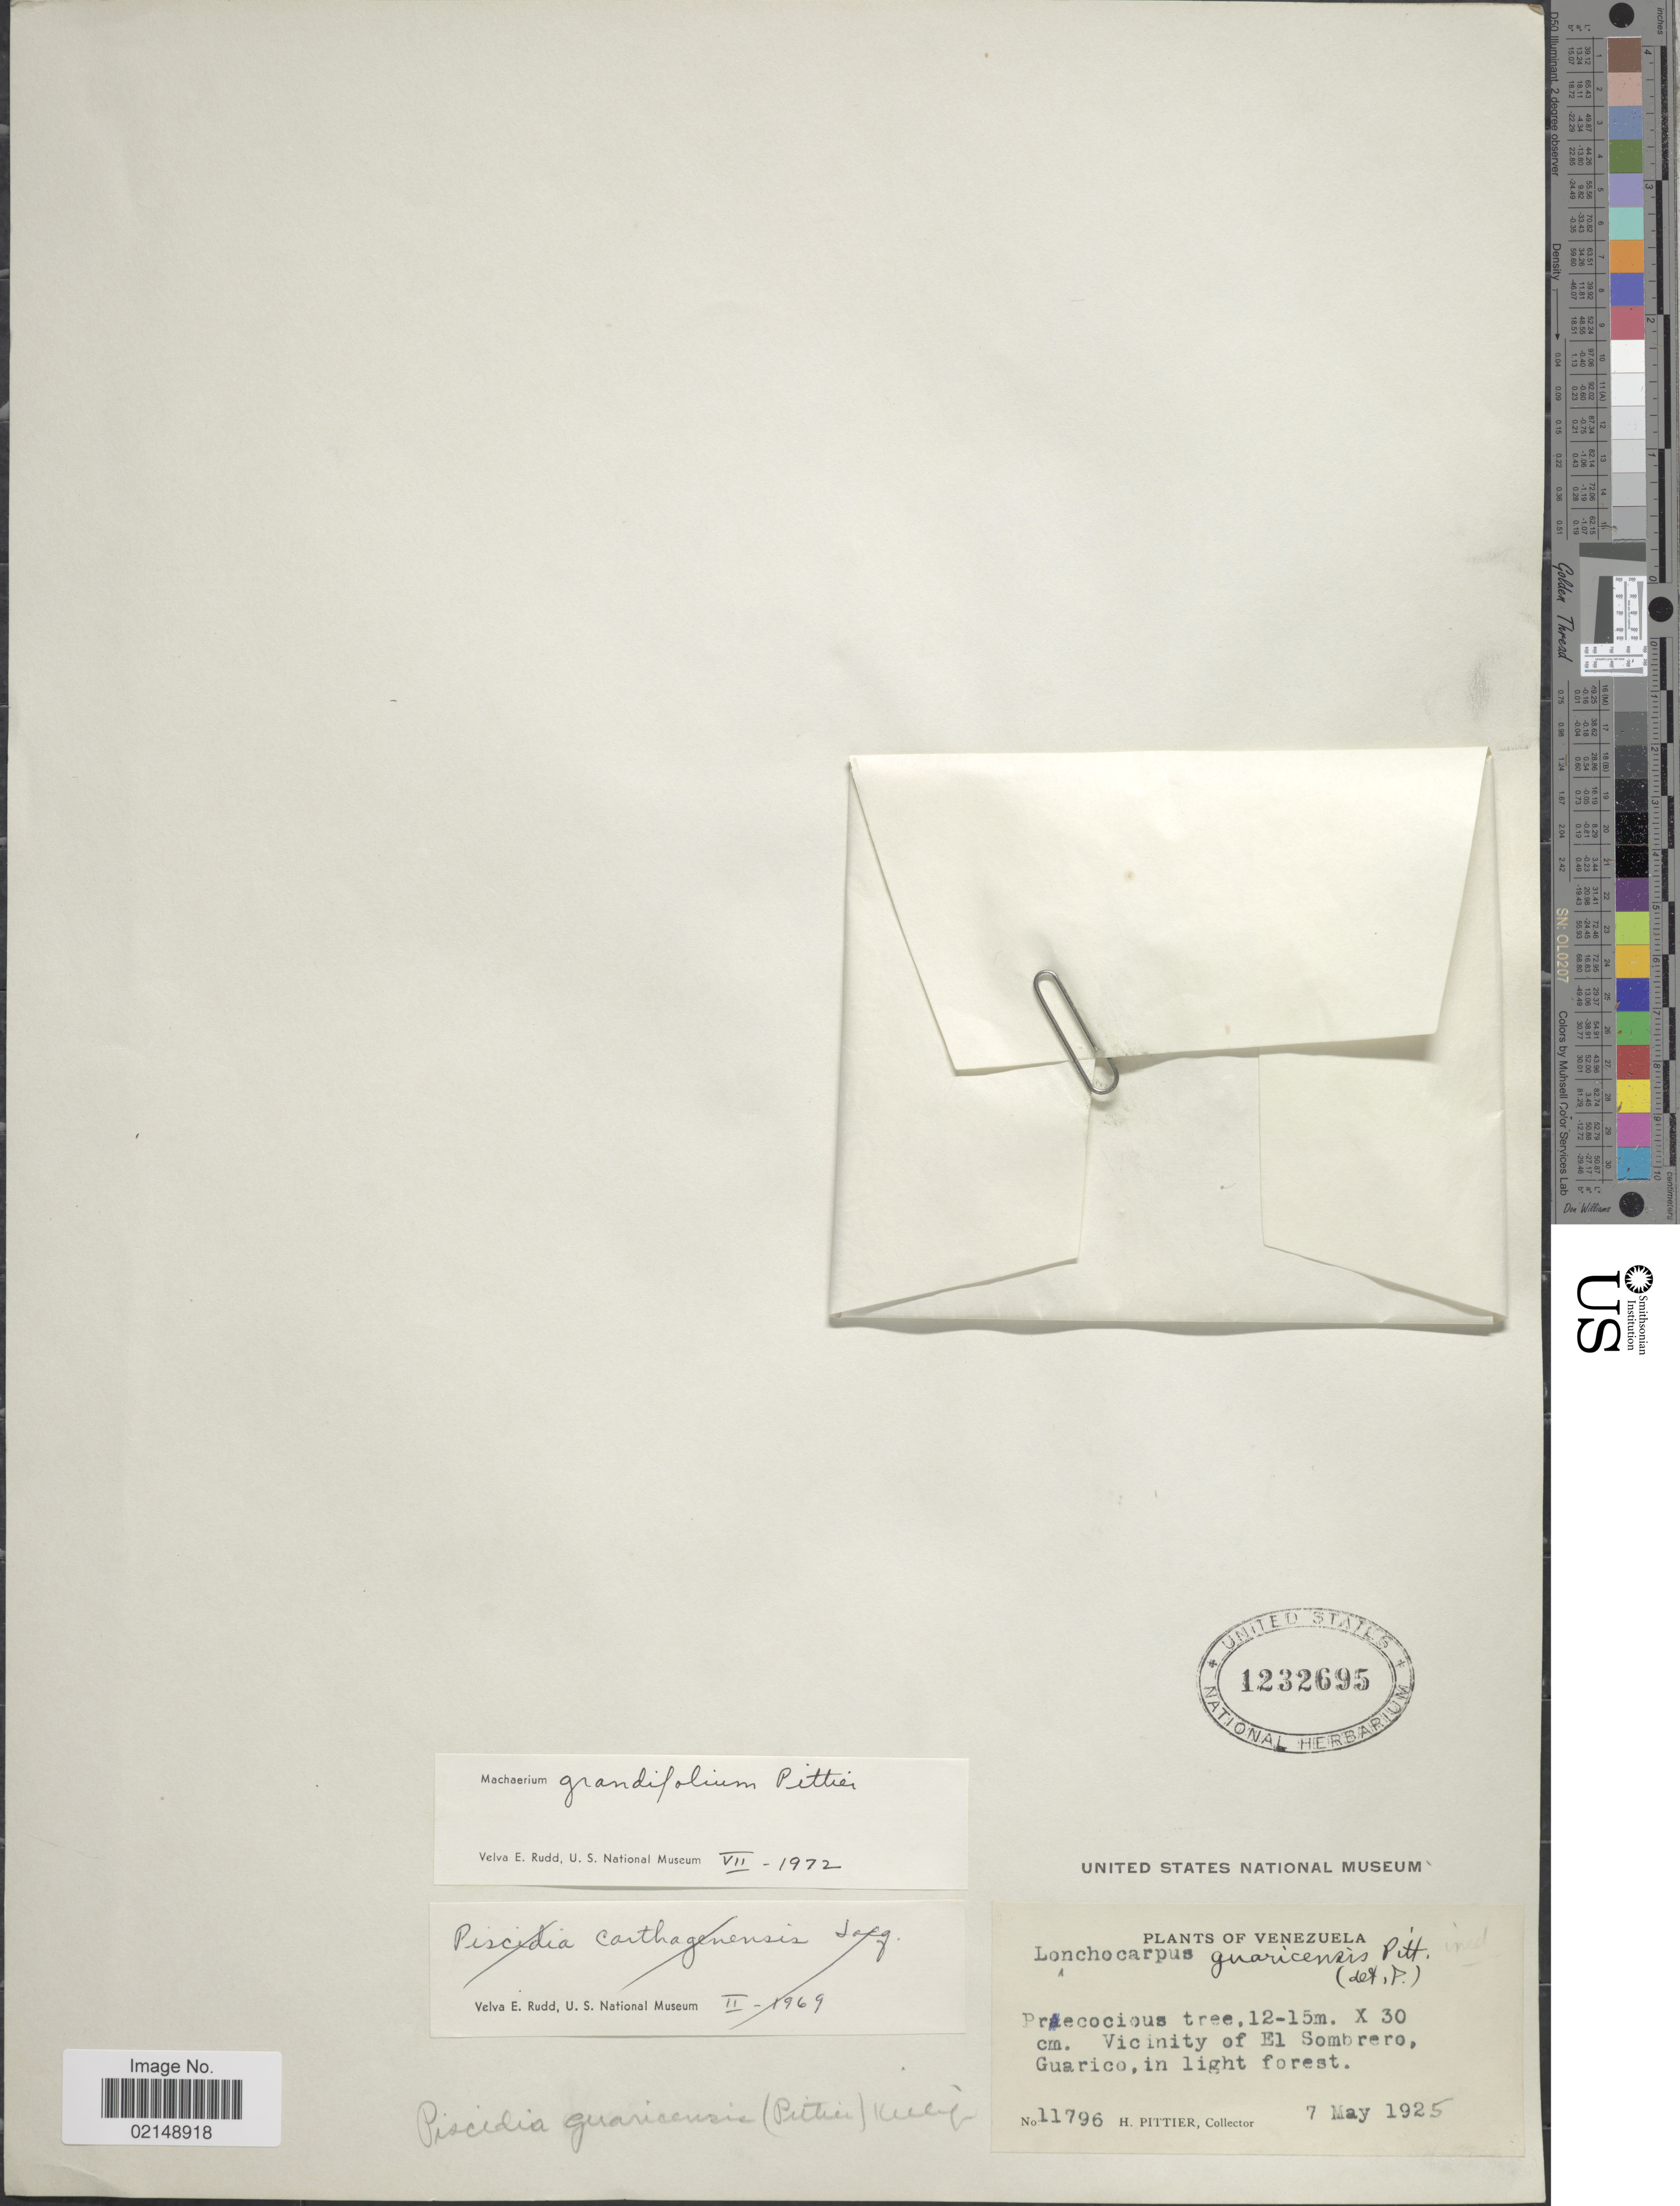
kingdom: Plantae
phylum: Tracheophyta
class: Magnoliopsida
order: Fabales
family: Fabaceae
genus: Machaerium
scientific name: Machaerium grandifolium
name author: Pittier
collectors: H. F. Pittier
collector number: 11796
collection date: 1925-05-07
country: Venezuela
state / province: Guárico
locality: Vicinity of El Sombrero, in light forest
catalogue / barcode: US 1232695